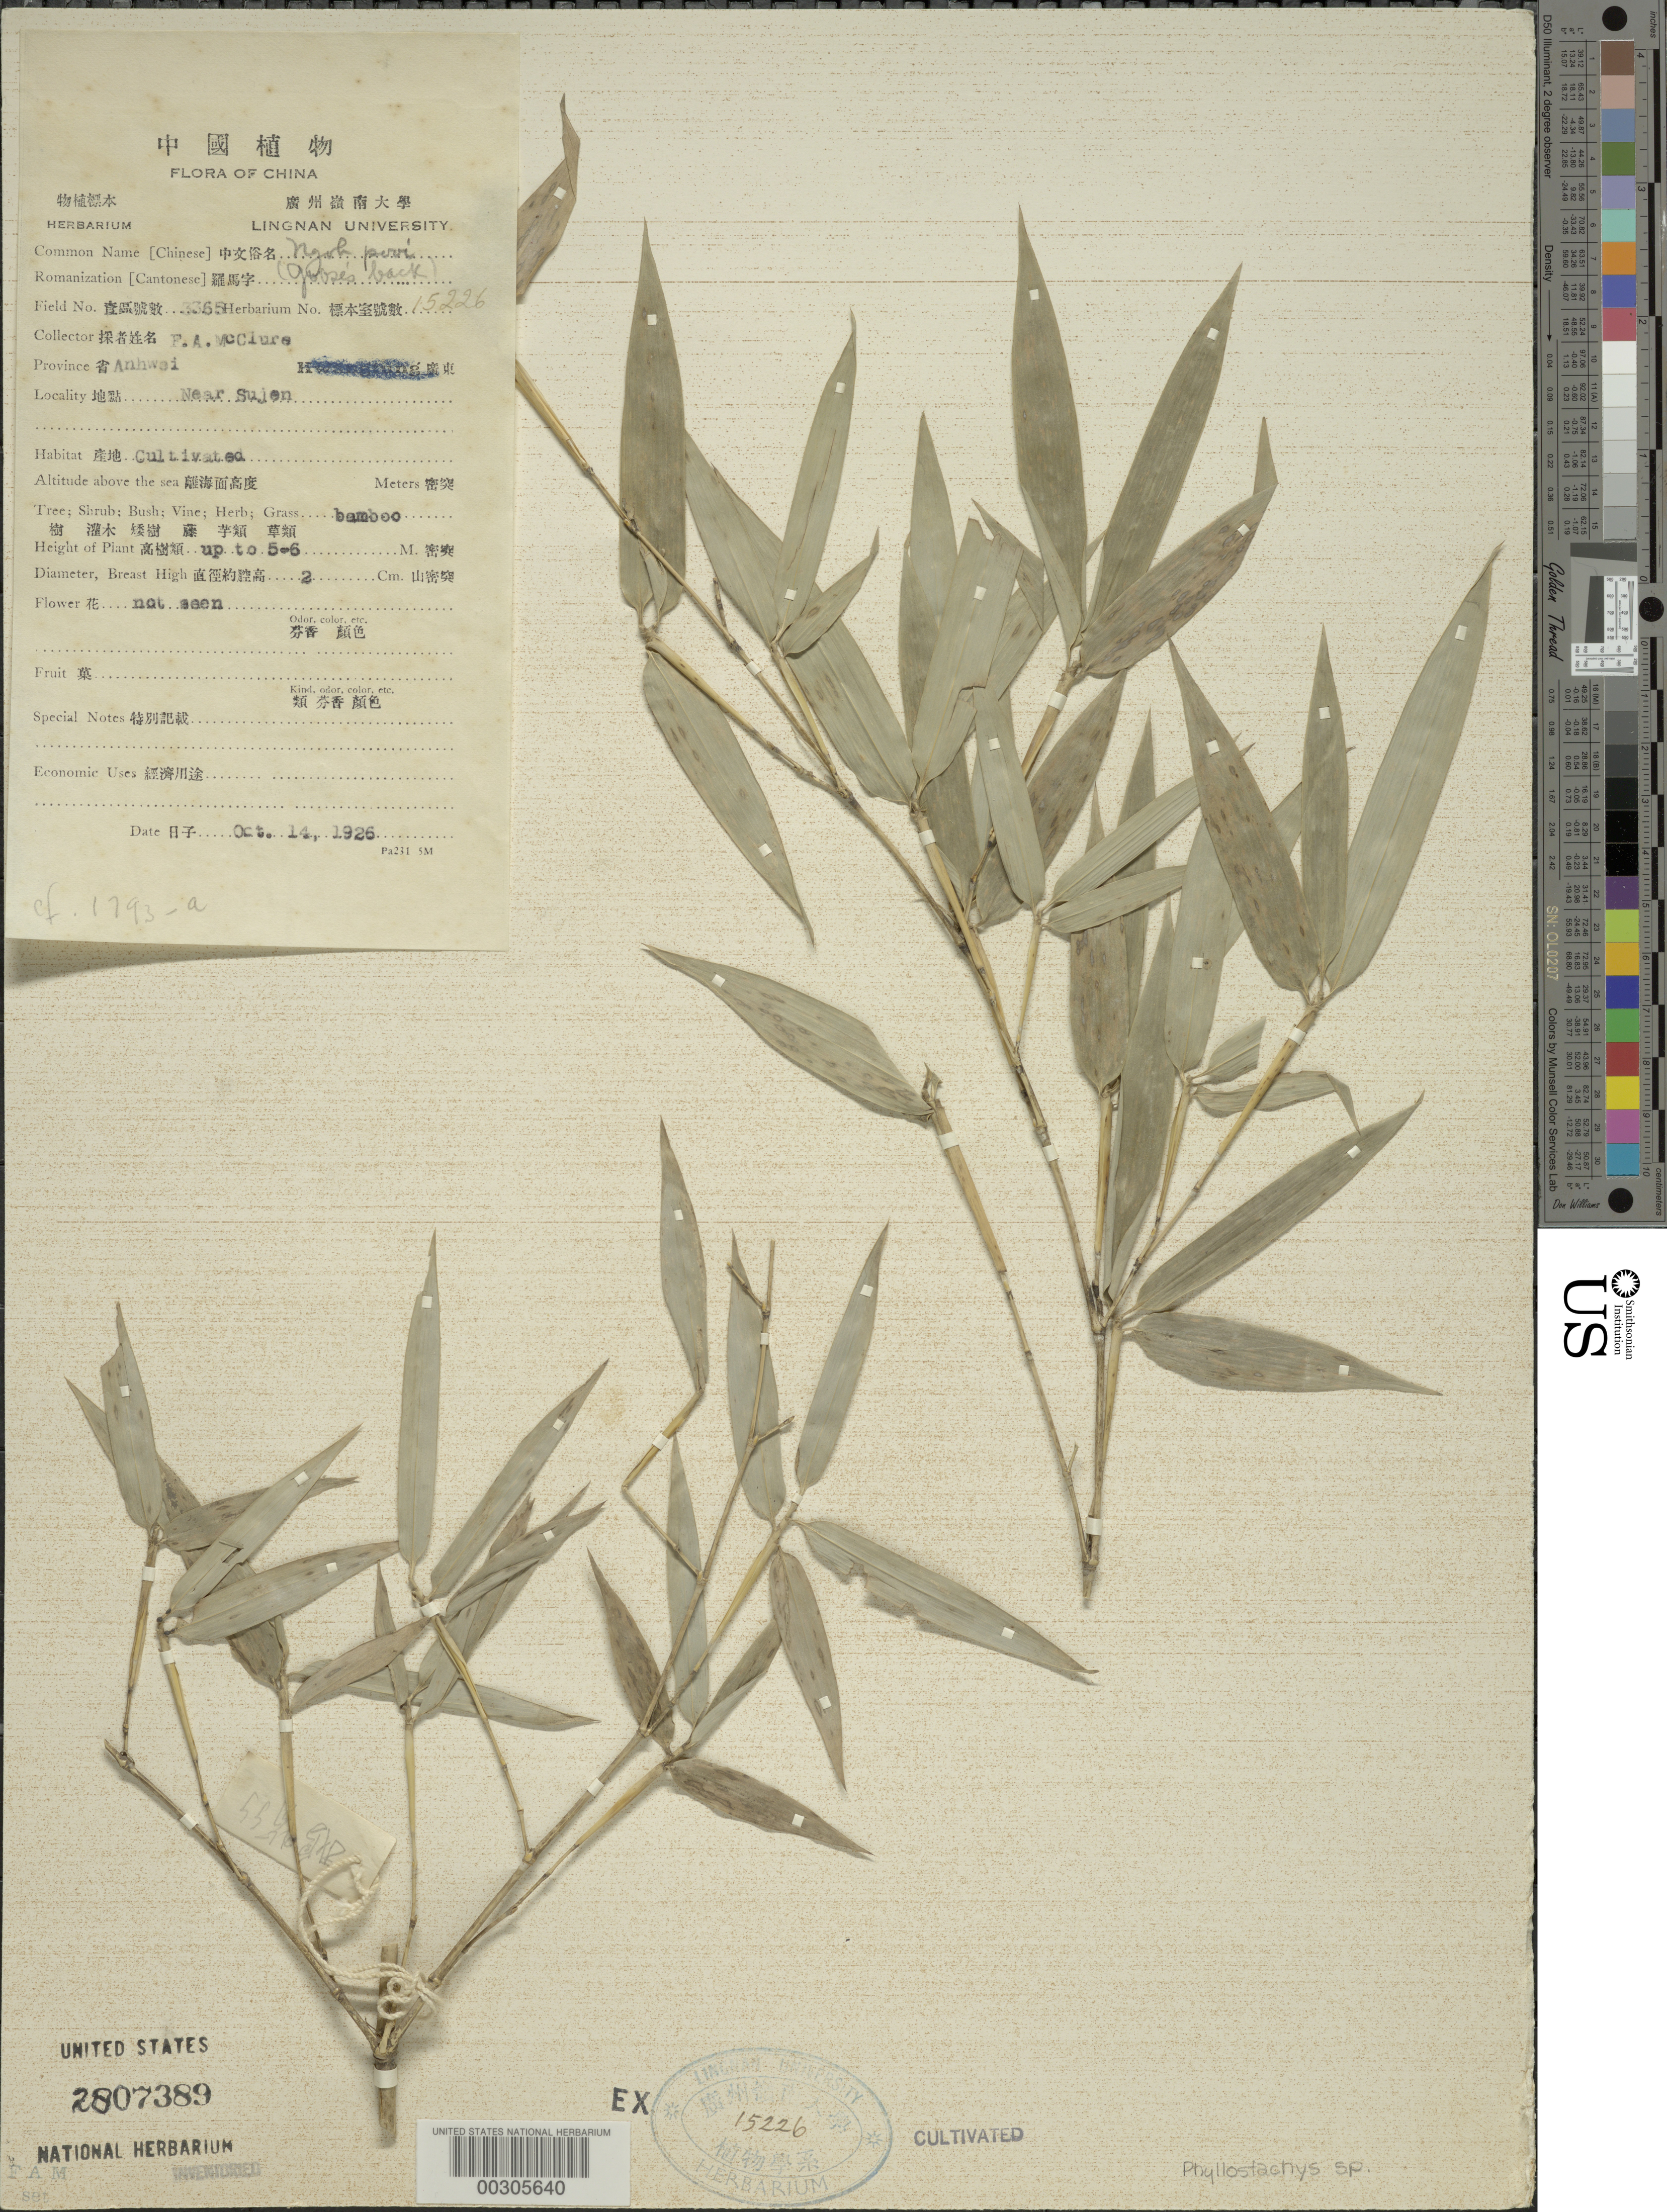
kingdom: Plantae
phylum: Tracheophyta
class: Liliopsida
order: Poales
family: Poaceae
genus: Phyllostachys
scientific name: Phyllostachys sp.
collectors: F. A. McClure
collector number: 3365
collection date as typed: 14 Oct 1926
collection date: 1926-10-14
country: China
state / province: Anhui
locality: Sujen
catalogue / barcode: US 2807389